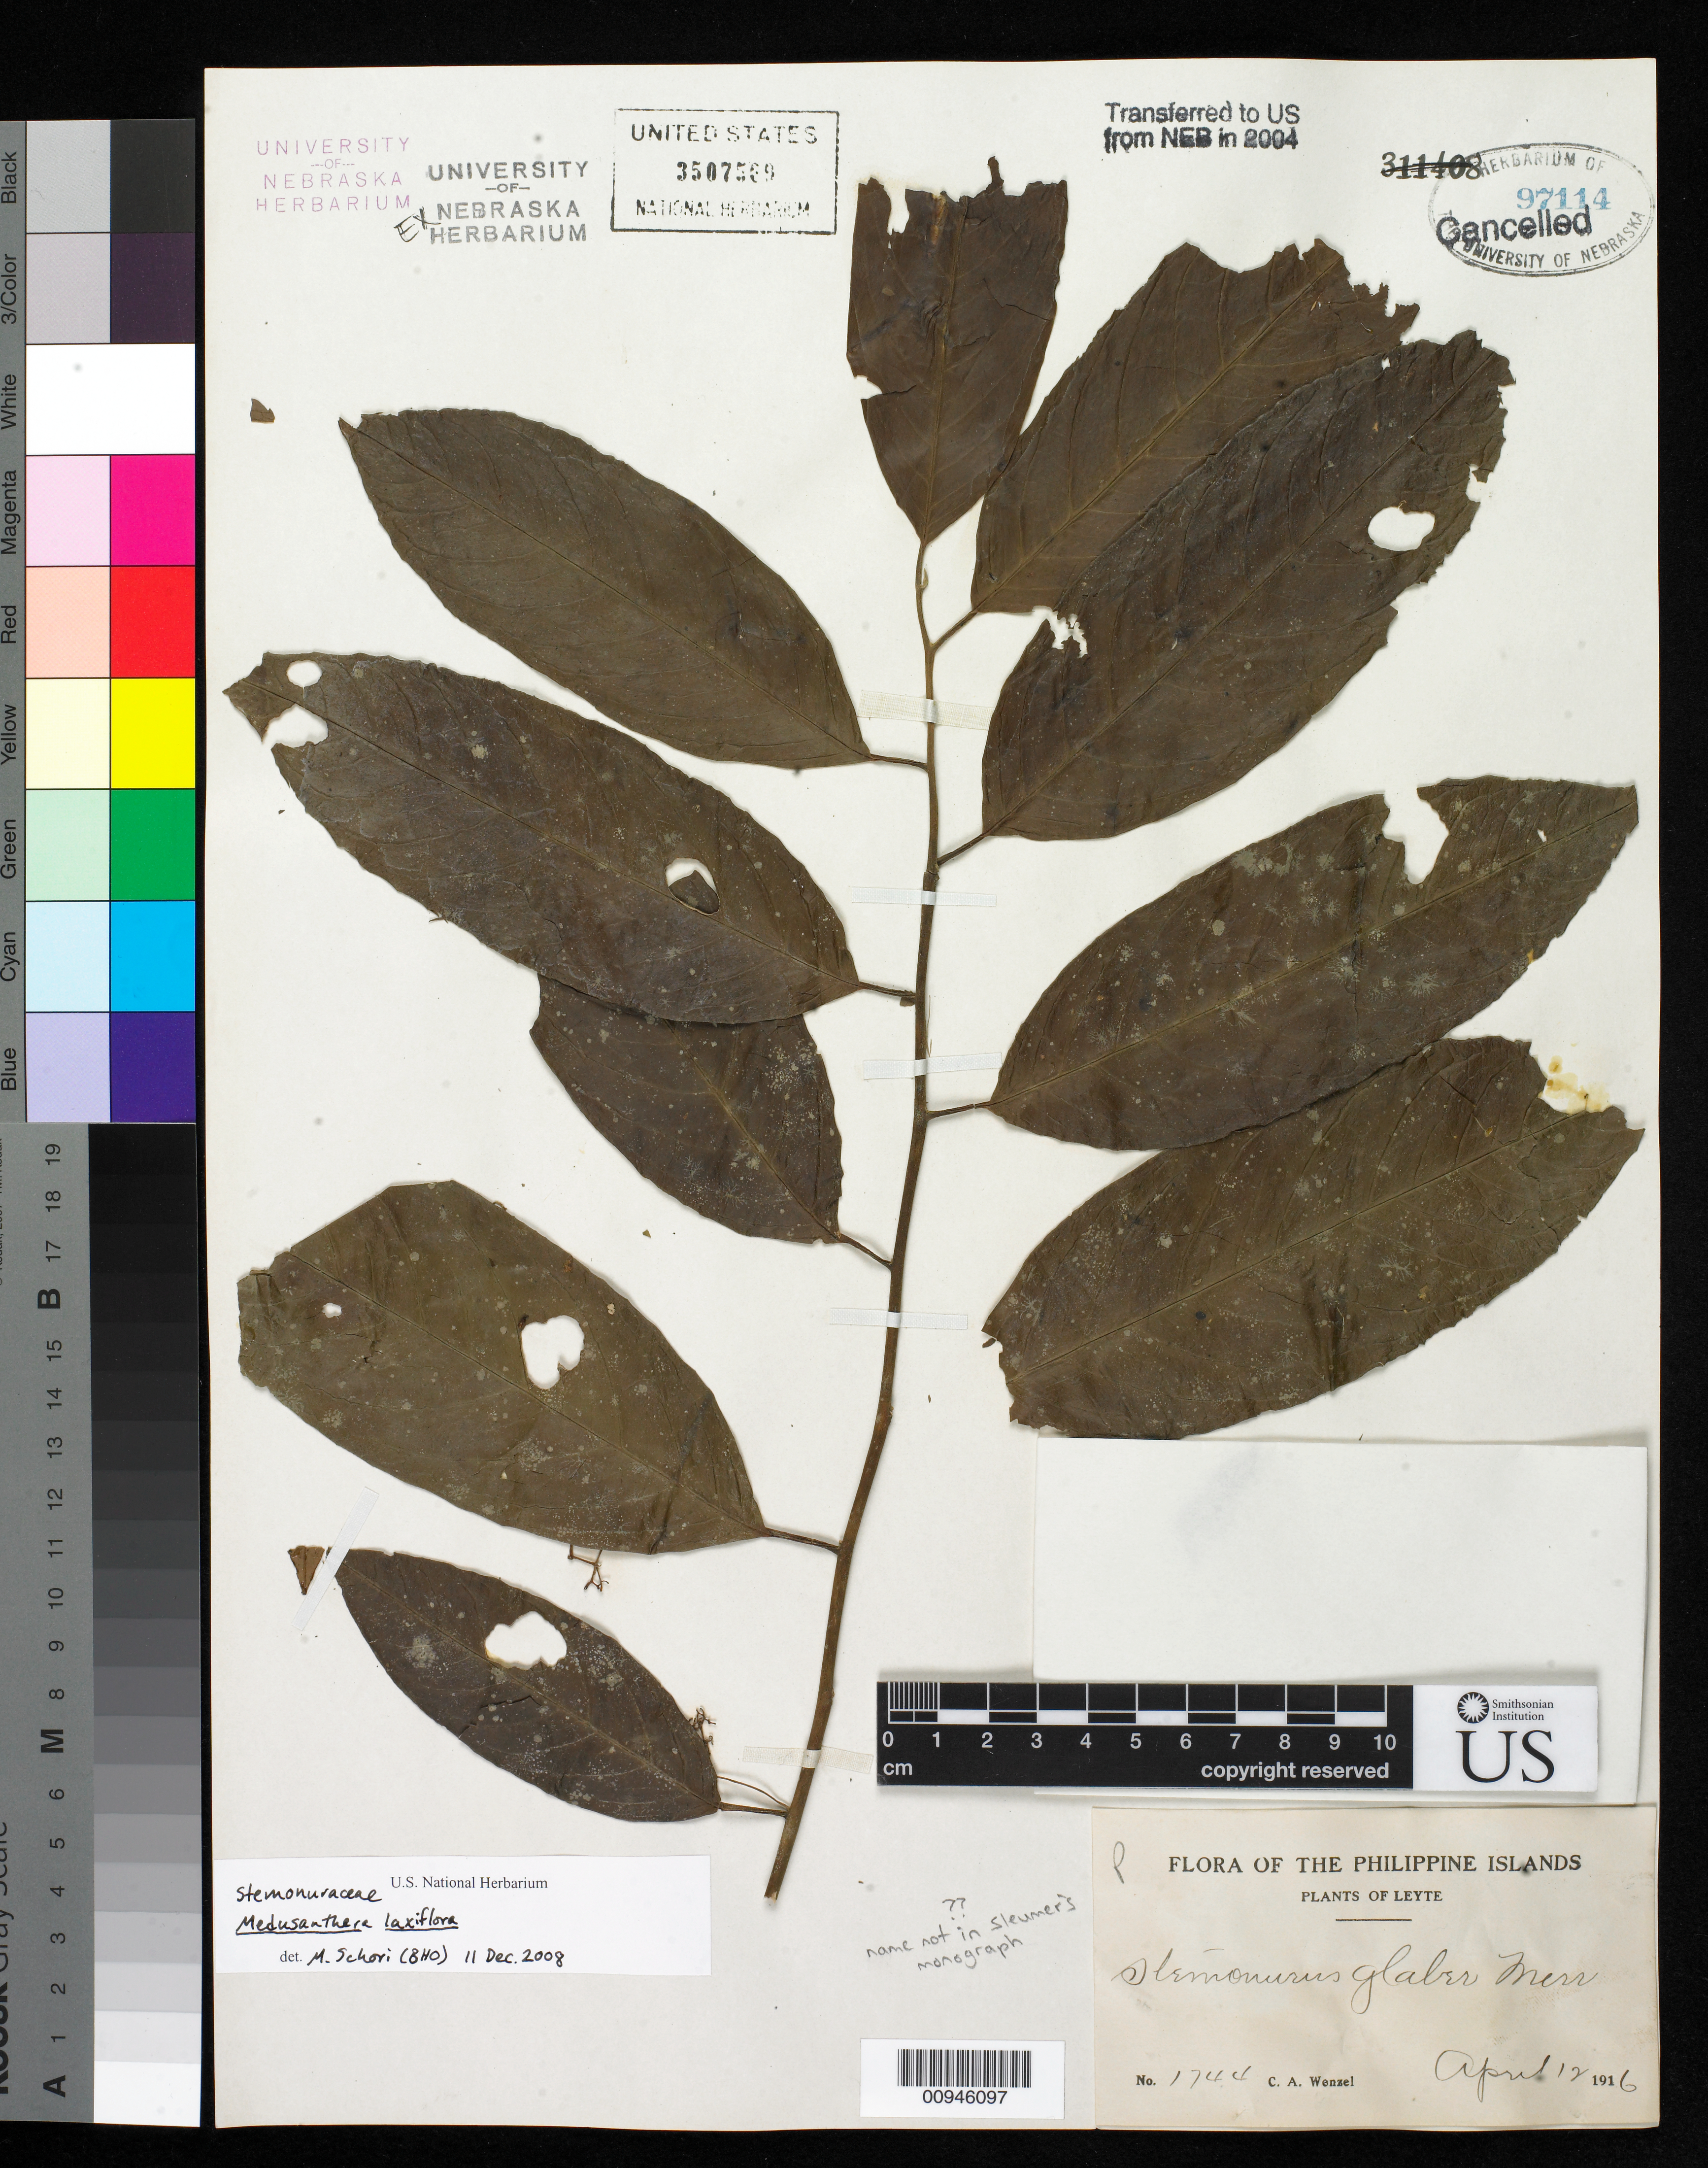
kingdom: Plantae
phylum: Tracheophyta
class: Magnoliopsida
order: Cardiopteridales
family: Stemonuraceae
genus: Medusanthera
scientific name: Medusanthera laxiflora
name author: (Miers) R.A. Howard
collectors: C. Wenzel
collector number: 1744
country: Philippines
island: Leyte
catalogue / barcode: US 3507569